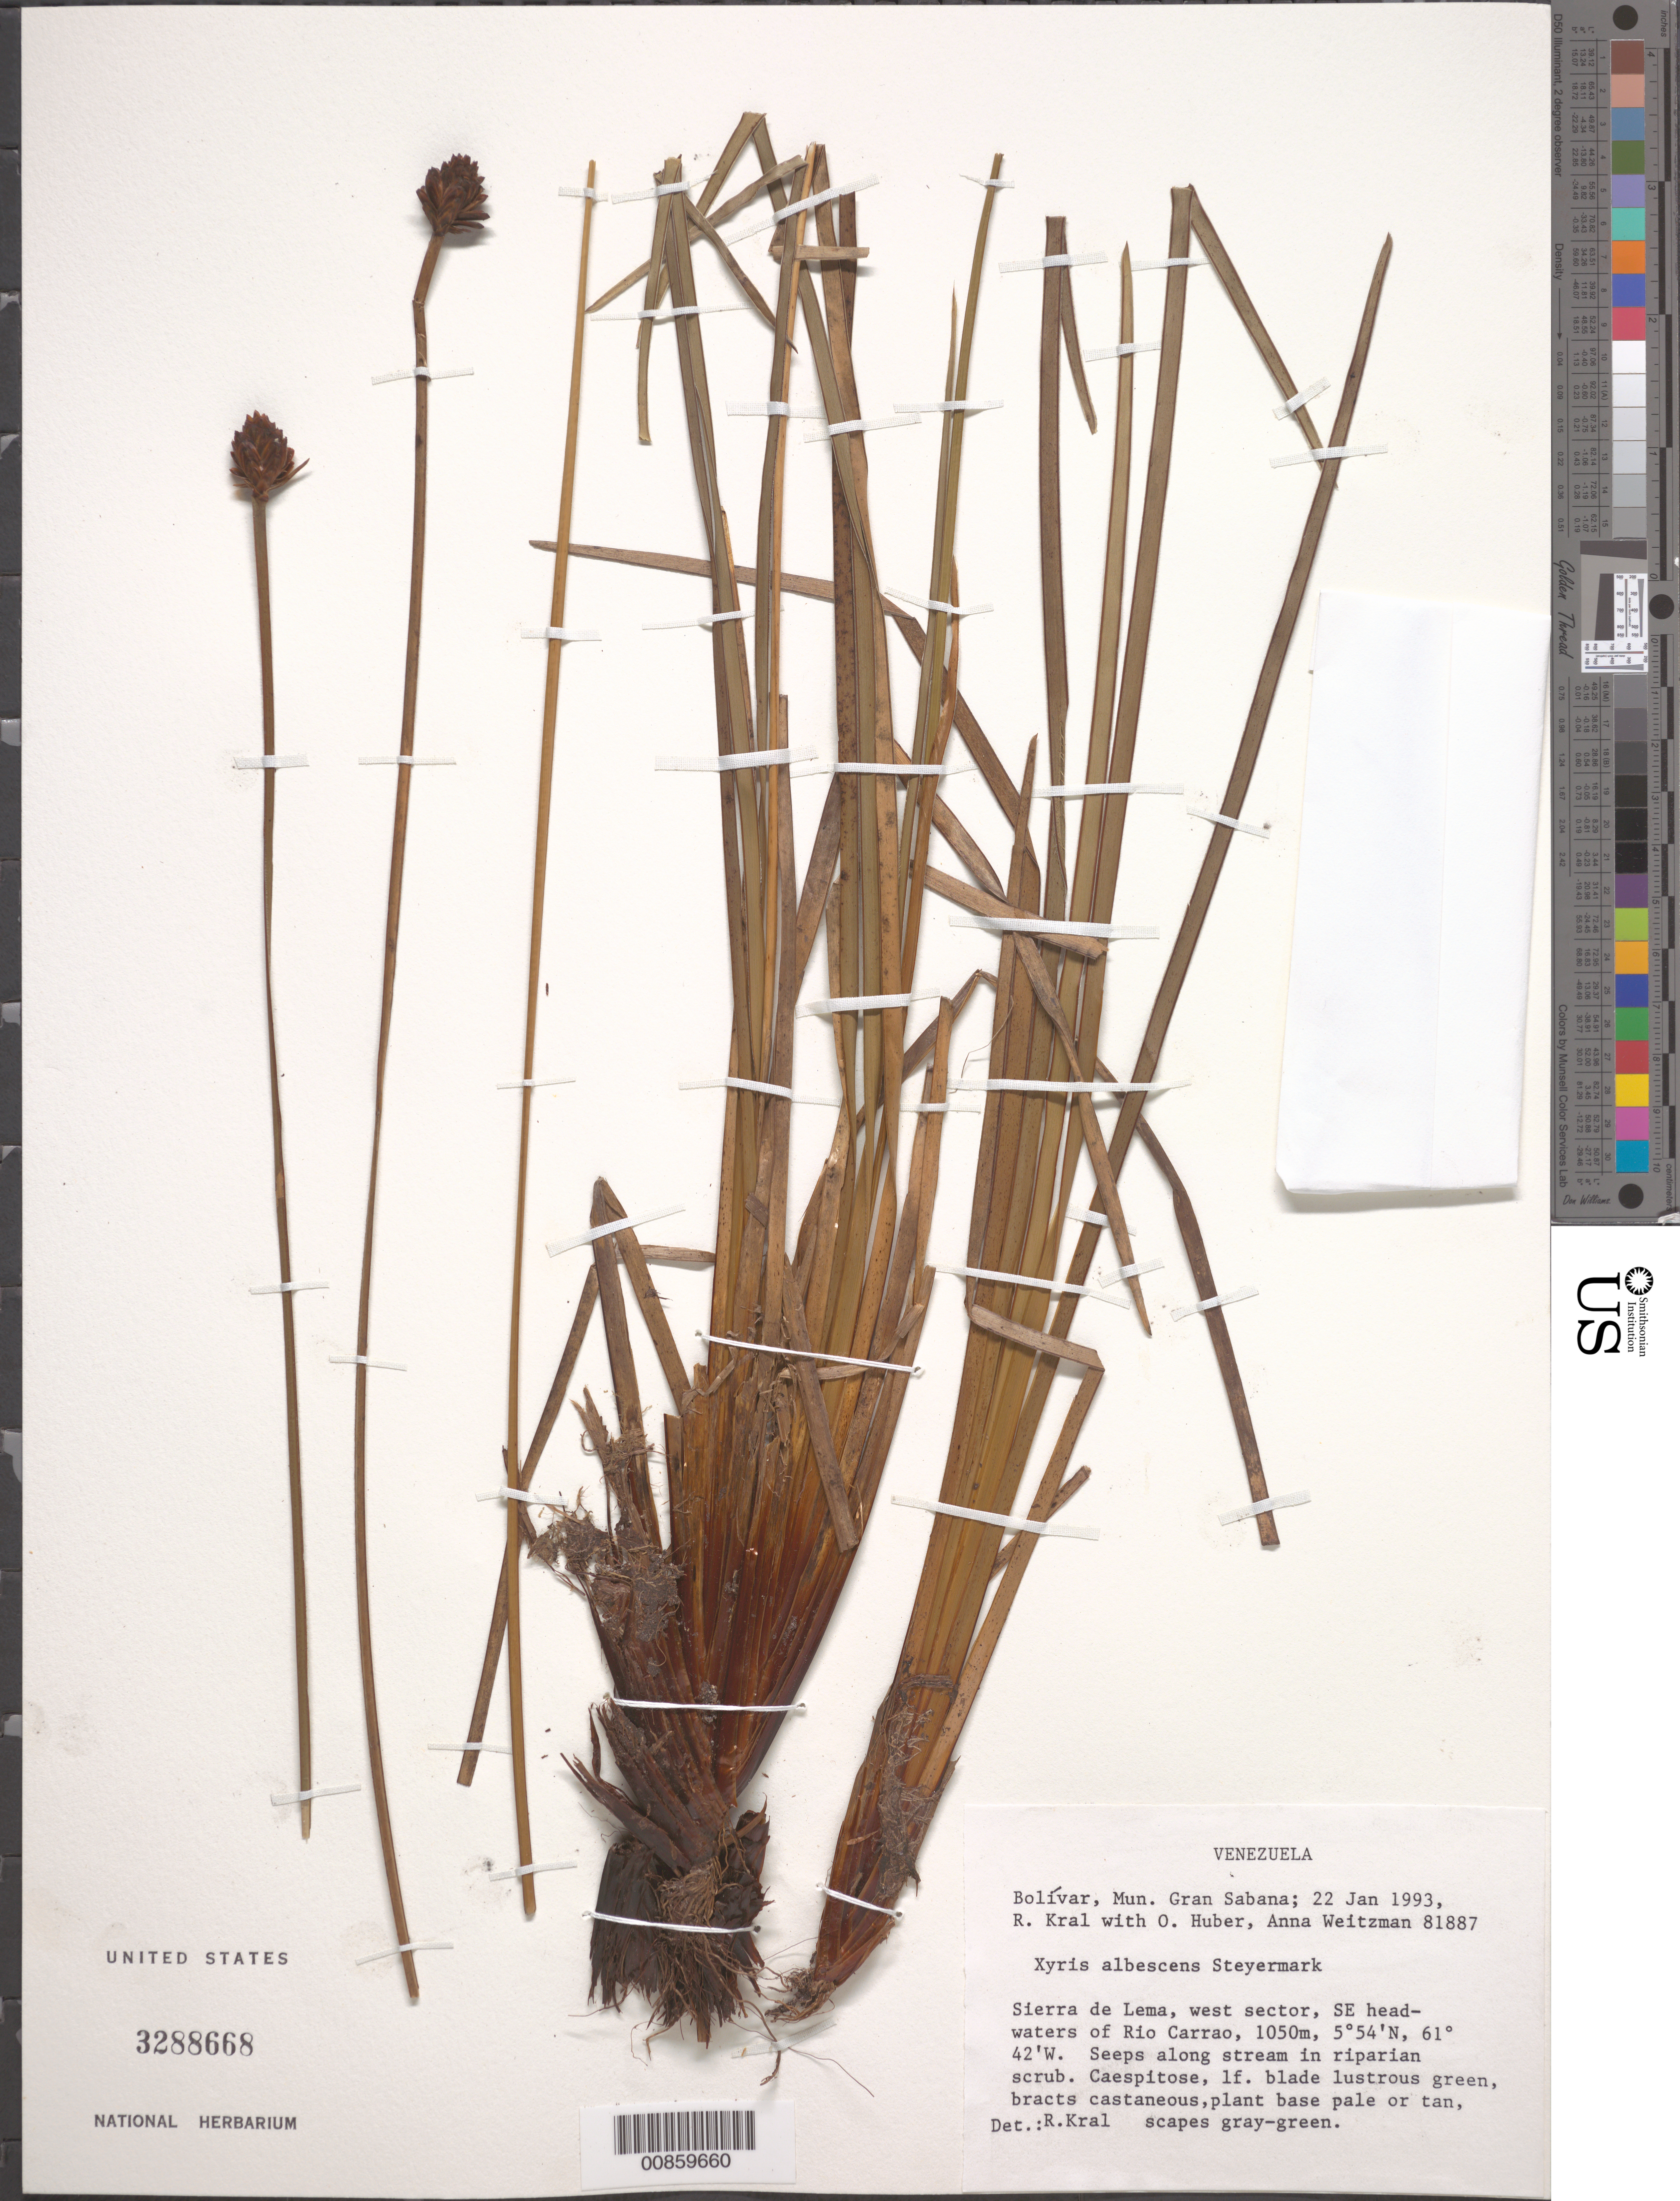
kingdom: Plantae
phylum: Tracheophyta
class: Liliopsida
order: Poales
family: Xyridaceae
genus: Xyris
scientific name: Xyris albescens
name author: Steyerm.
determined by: Kral, Robert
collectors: R. Kral, O. Huber & A. L. Weitzman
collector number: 81887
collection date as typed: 22-Jan-93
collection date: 1993-01-22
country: Venezuela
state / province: Bolívar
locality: Mun. Gran Sabana; Sierra de Lema, W sector, SE headwaters of Rio Carrao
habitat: Seeps along stream in riparian scrub.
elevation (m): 1050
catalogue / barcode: US 3288668